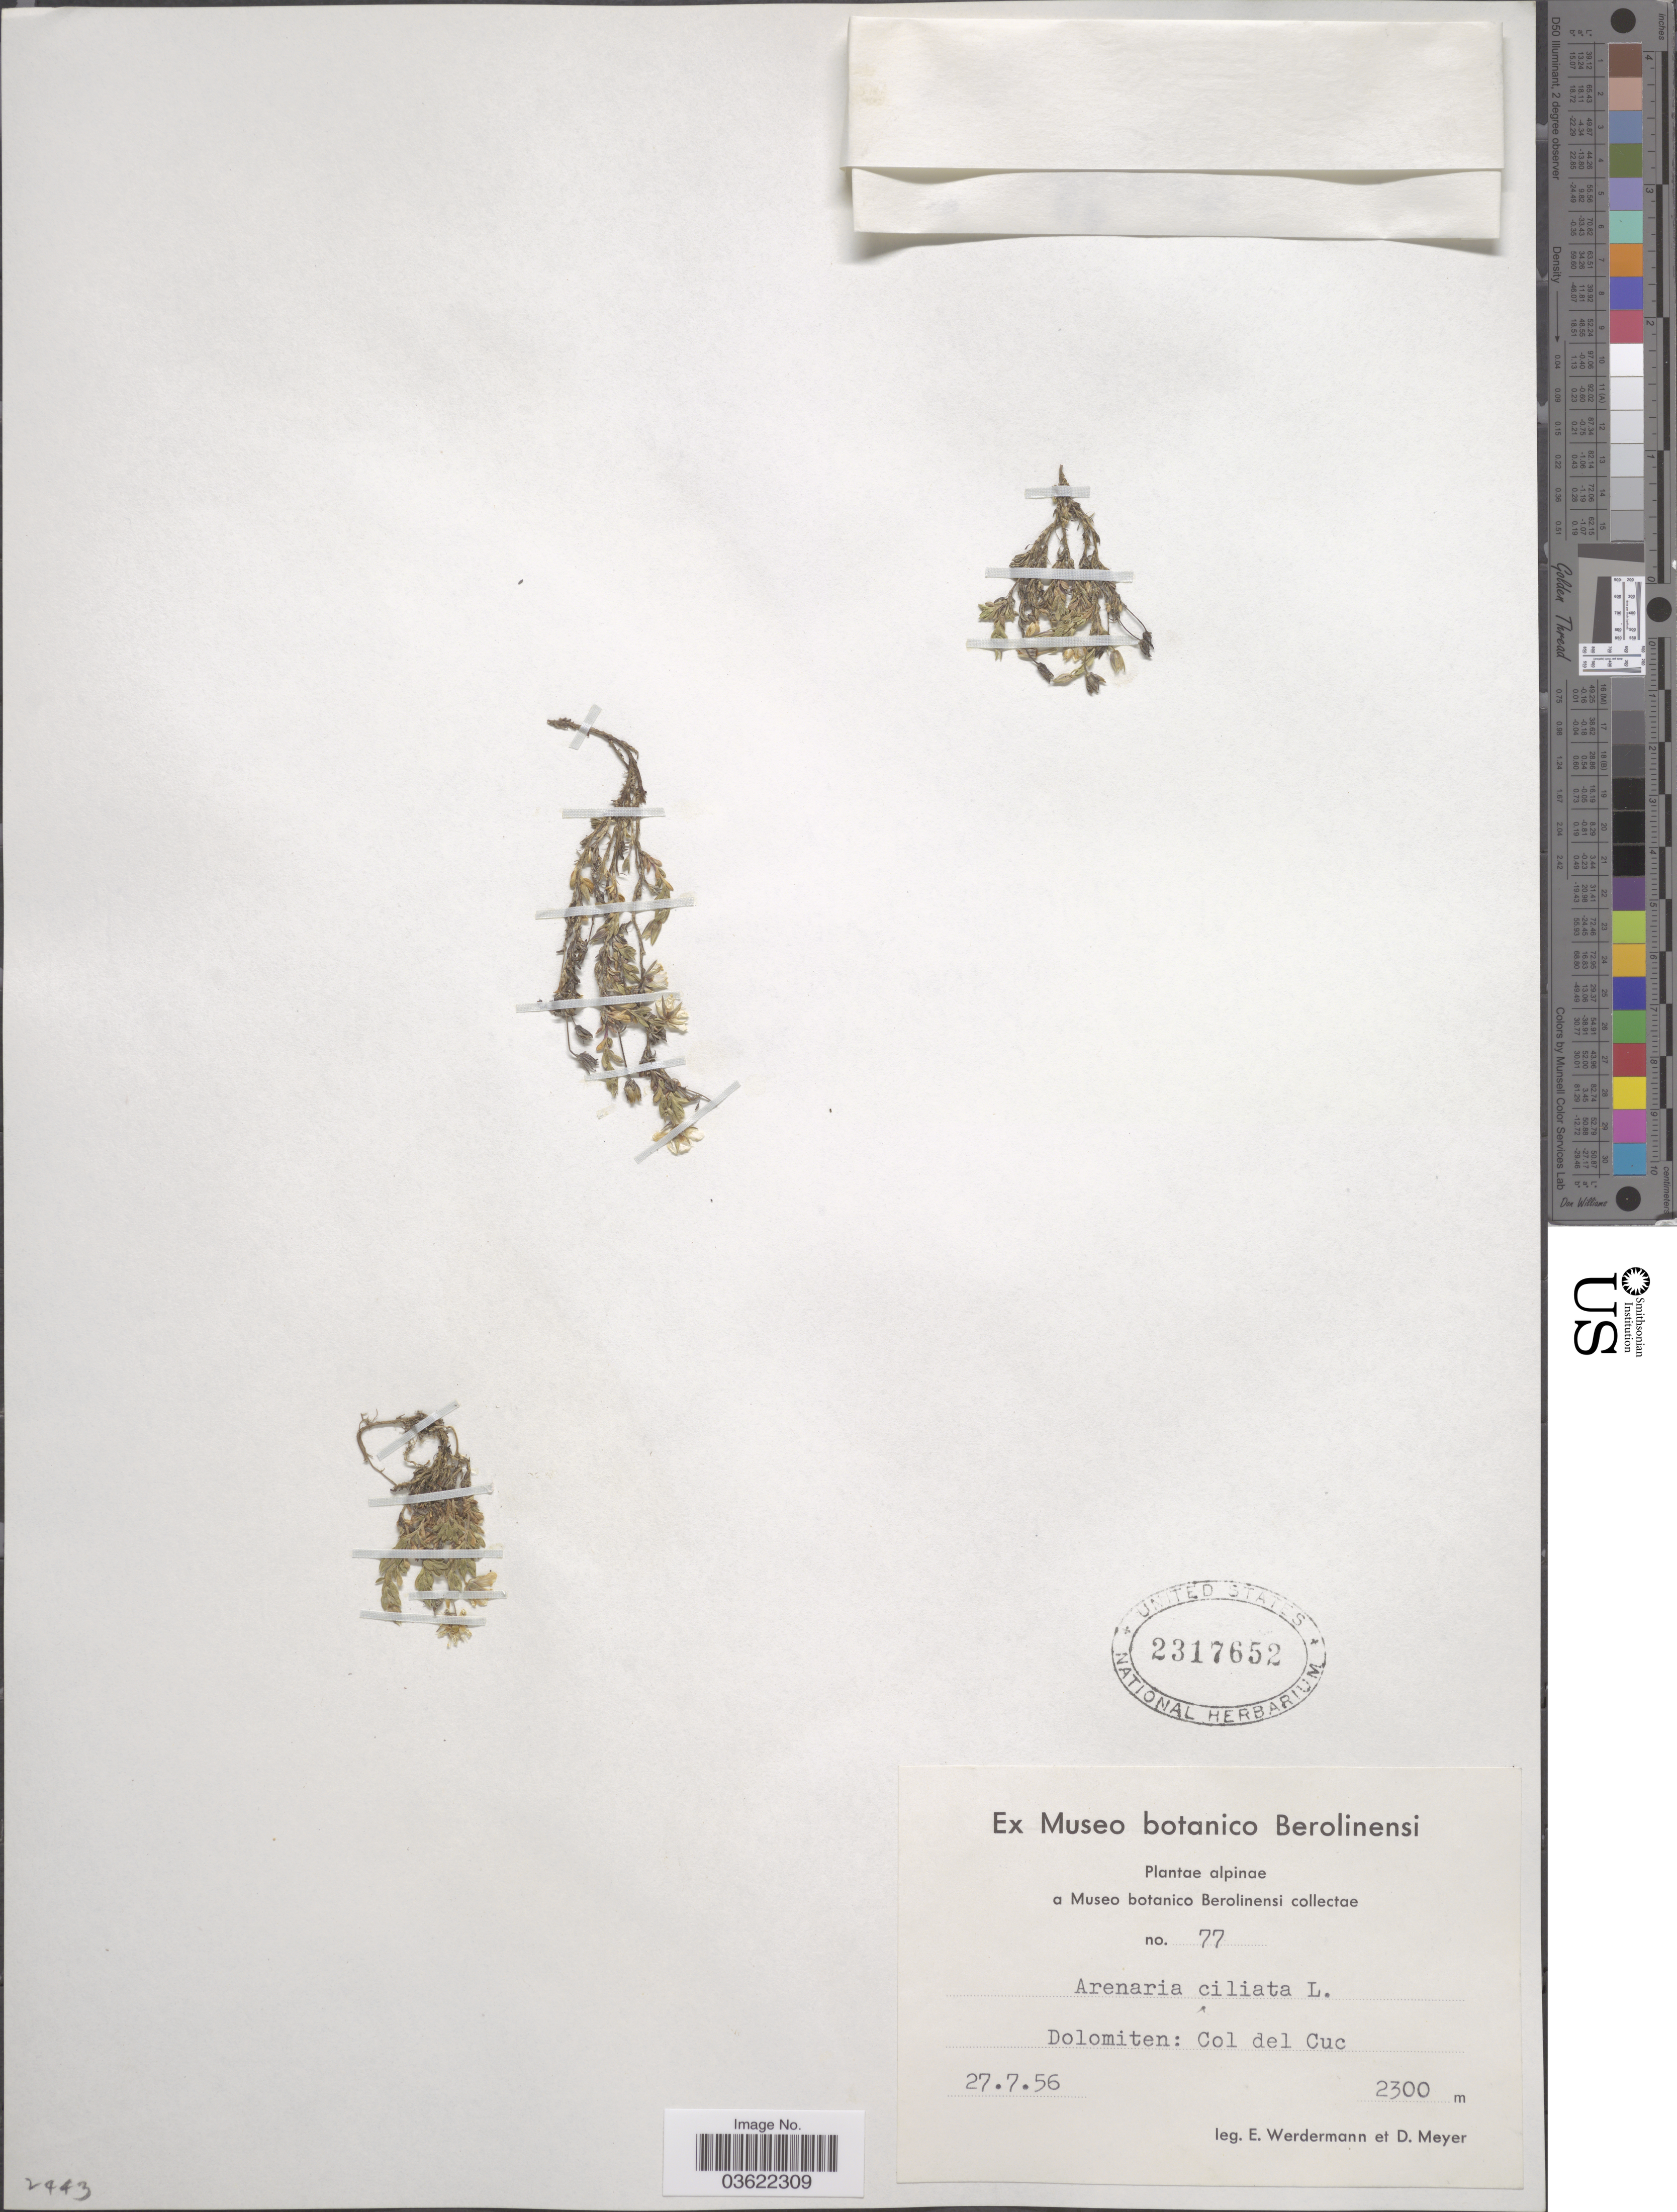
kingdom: Plantae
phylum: Tracheophyta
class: Magnoliopsida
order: Caryophyllales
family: Caryophyllaceae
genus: Arenaria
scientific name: Arenaria ciliata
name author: L.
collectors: E. Werdermann & D. Meyer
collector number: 77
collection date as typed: Transcribed d/m/y: 27/7/56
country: Italy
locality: Dolomiten: Col del Cuc.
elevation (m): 2300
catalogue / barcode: US 2317652